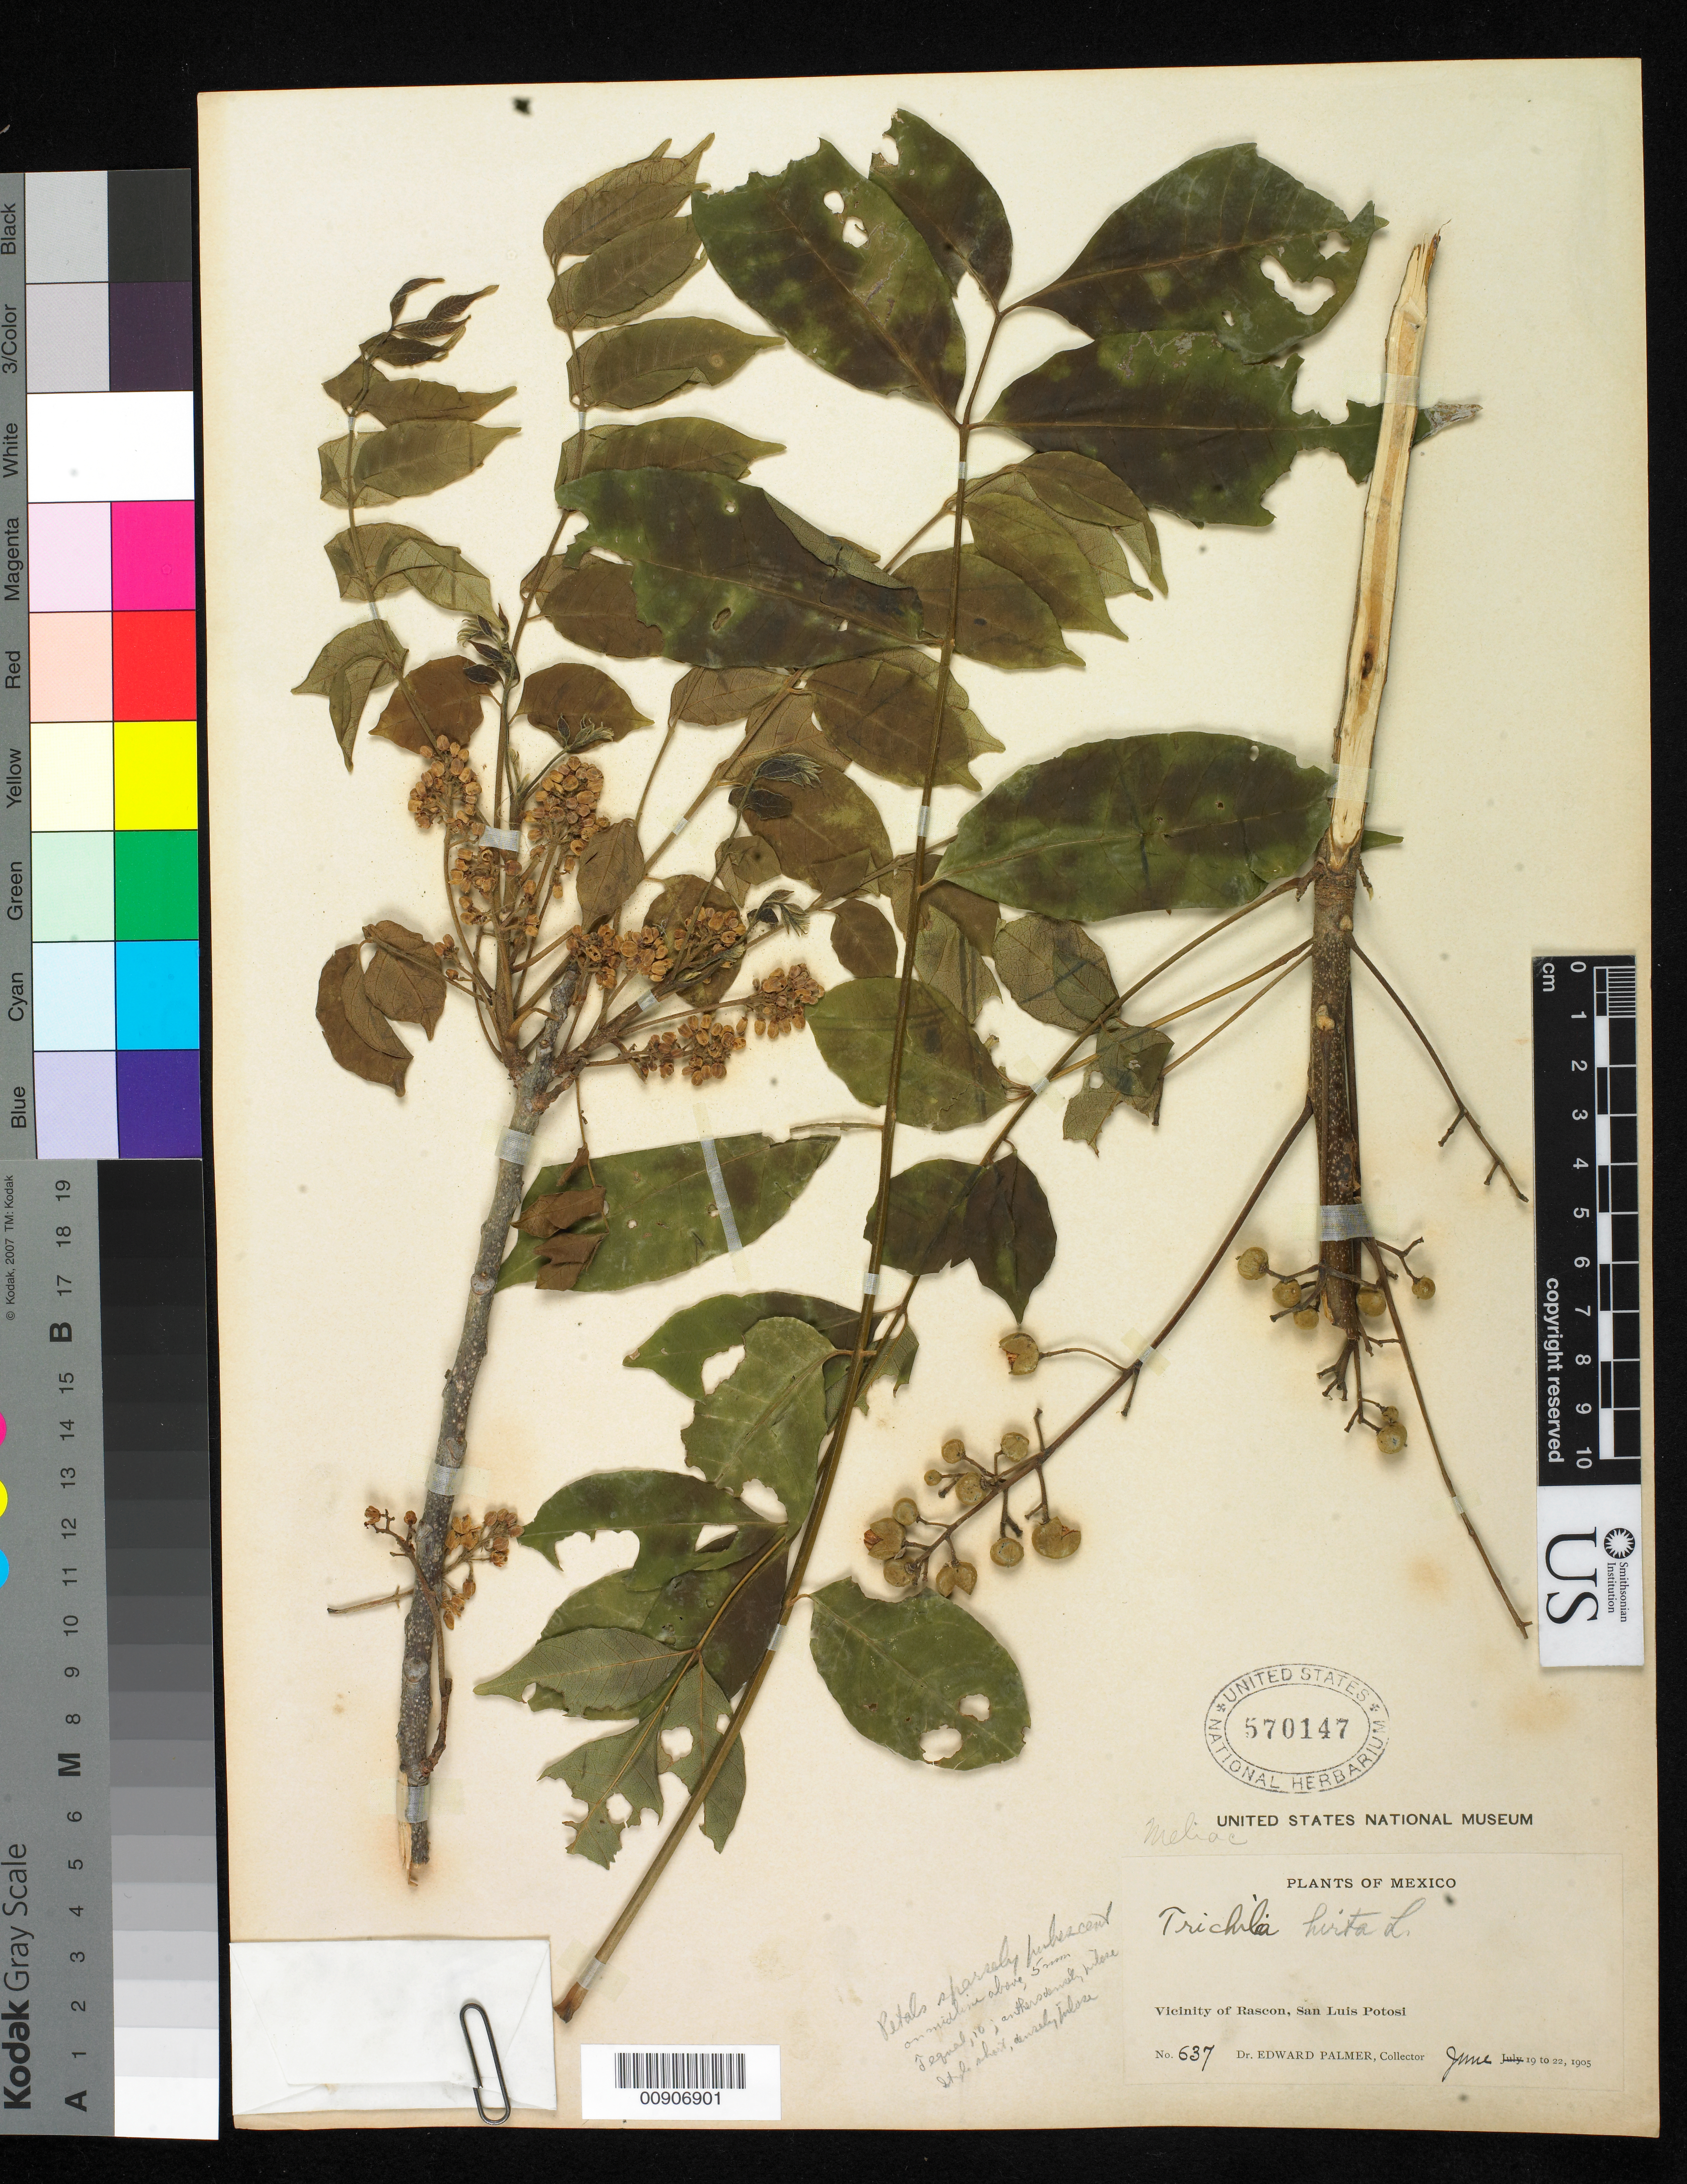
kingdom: Plantae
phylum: Tracheophyta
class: Magnoliopsida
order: Sapindales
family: Meliaceae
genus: Trichilia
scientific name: Trichilia hirta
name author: L.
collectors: E. Palmer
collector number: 637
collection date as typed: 19 Jun 1905 to 22 Jun 1905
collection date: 1905-06-19/1905-06-22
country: Mexico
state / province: San Luis Potosí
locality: Vicinity of Rascon, San Luis Potosí.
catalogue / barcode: US 570147